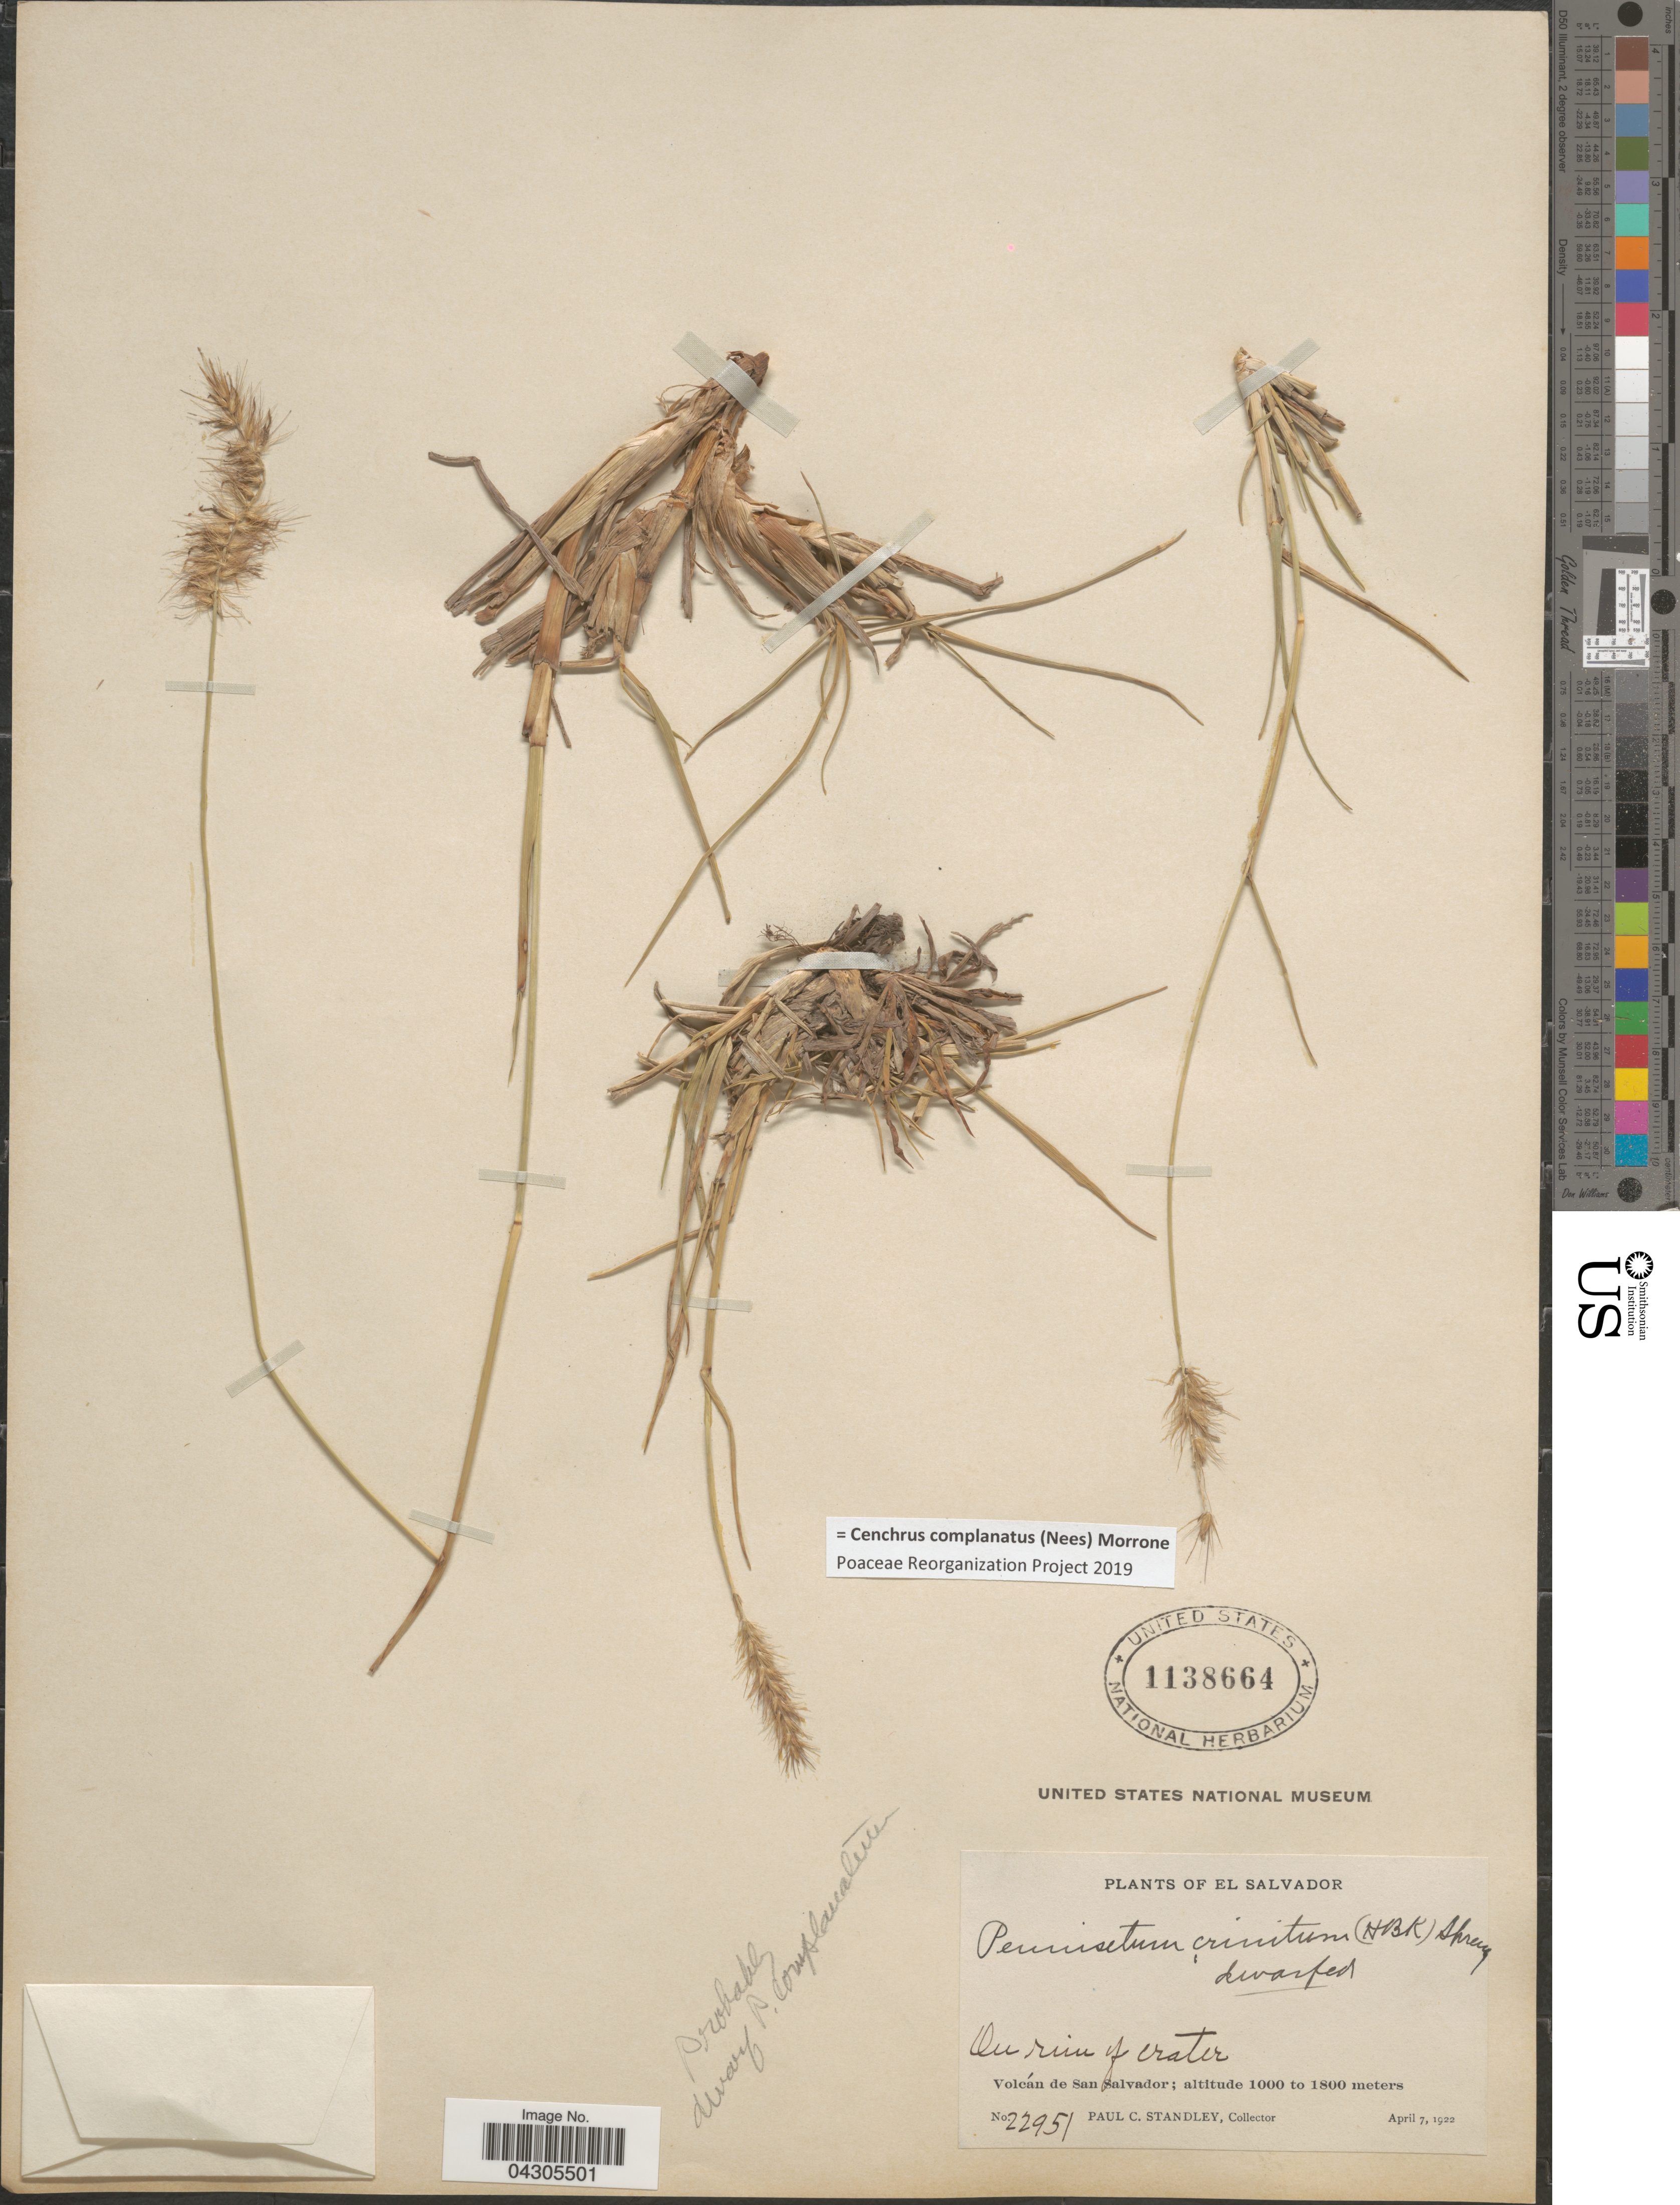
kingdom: Plantae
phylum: Tracheophyta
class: Liliopsida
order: Poales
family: Poaceae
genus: Cenchrus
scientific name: Cenchrus complanatus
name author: (Nees) Morrone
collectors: P. C. Standley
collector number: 22951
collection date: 1922-04-07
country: El Salvador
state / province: San Salvador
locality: On ruin of crater. Volcán de San Salvador.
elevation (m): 1000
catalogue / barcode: US 1138664